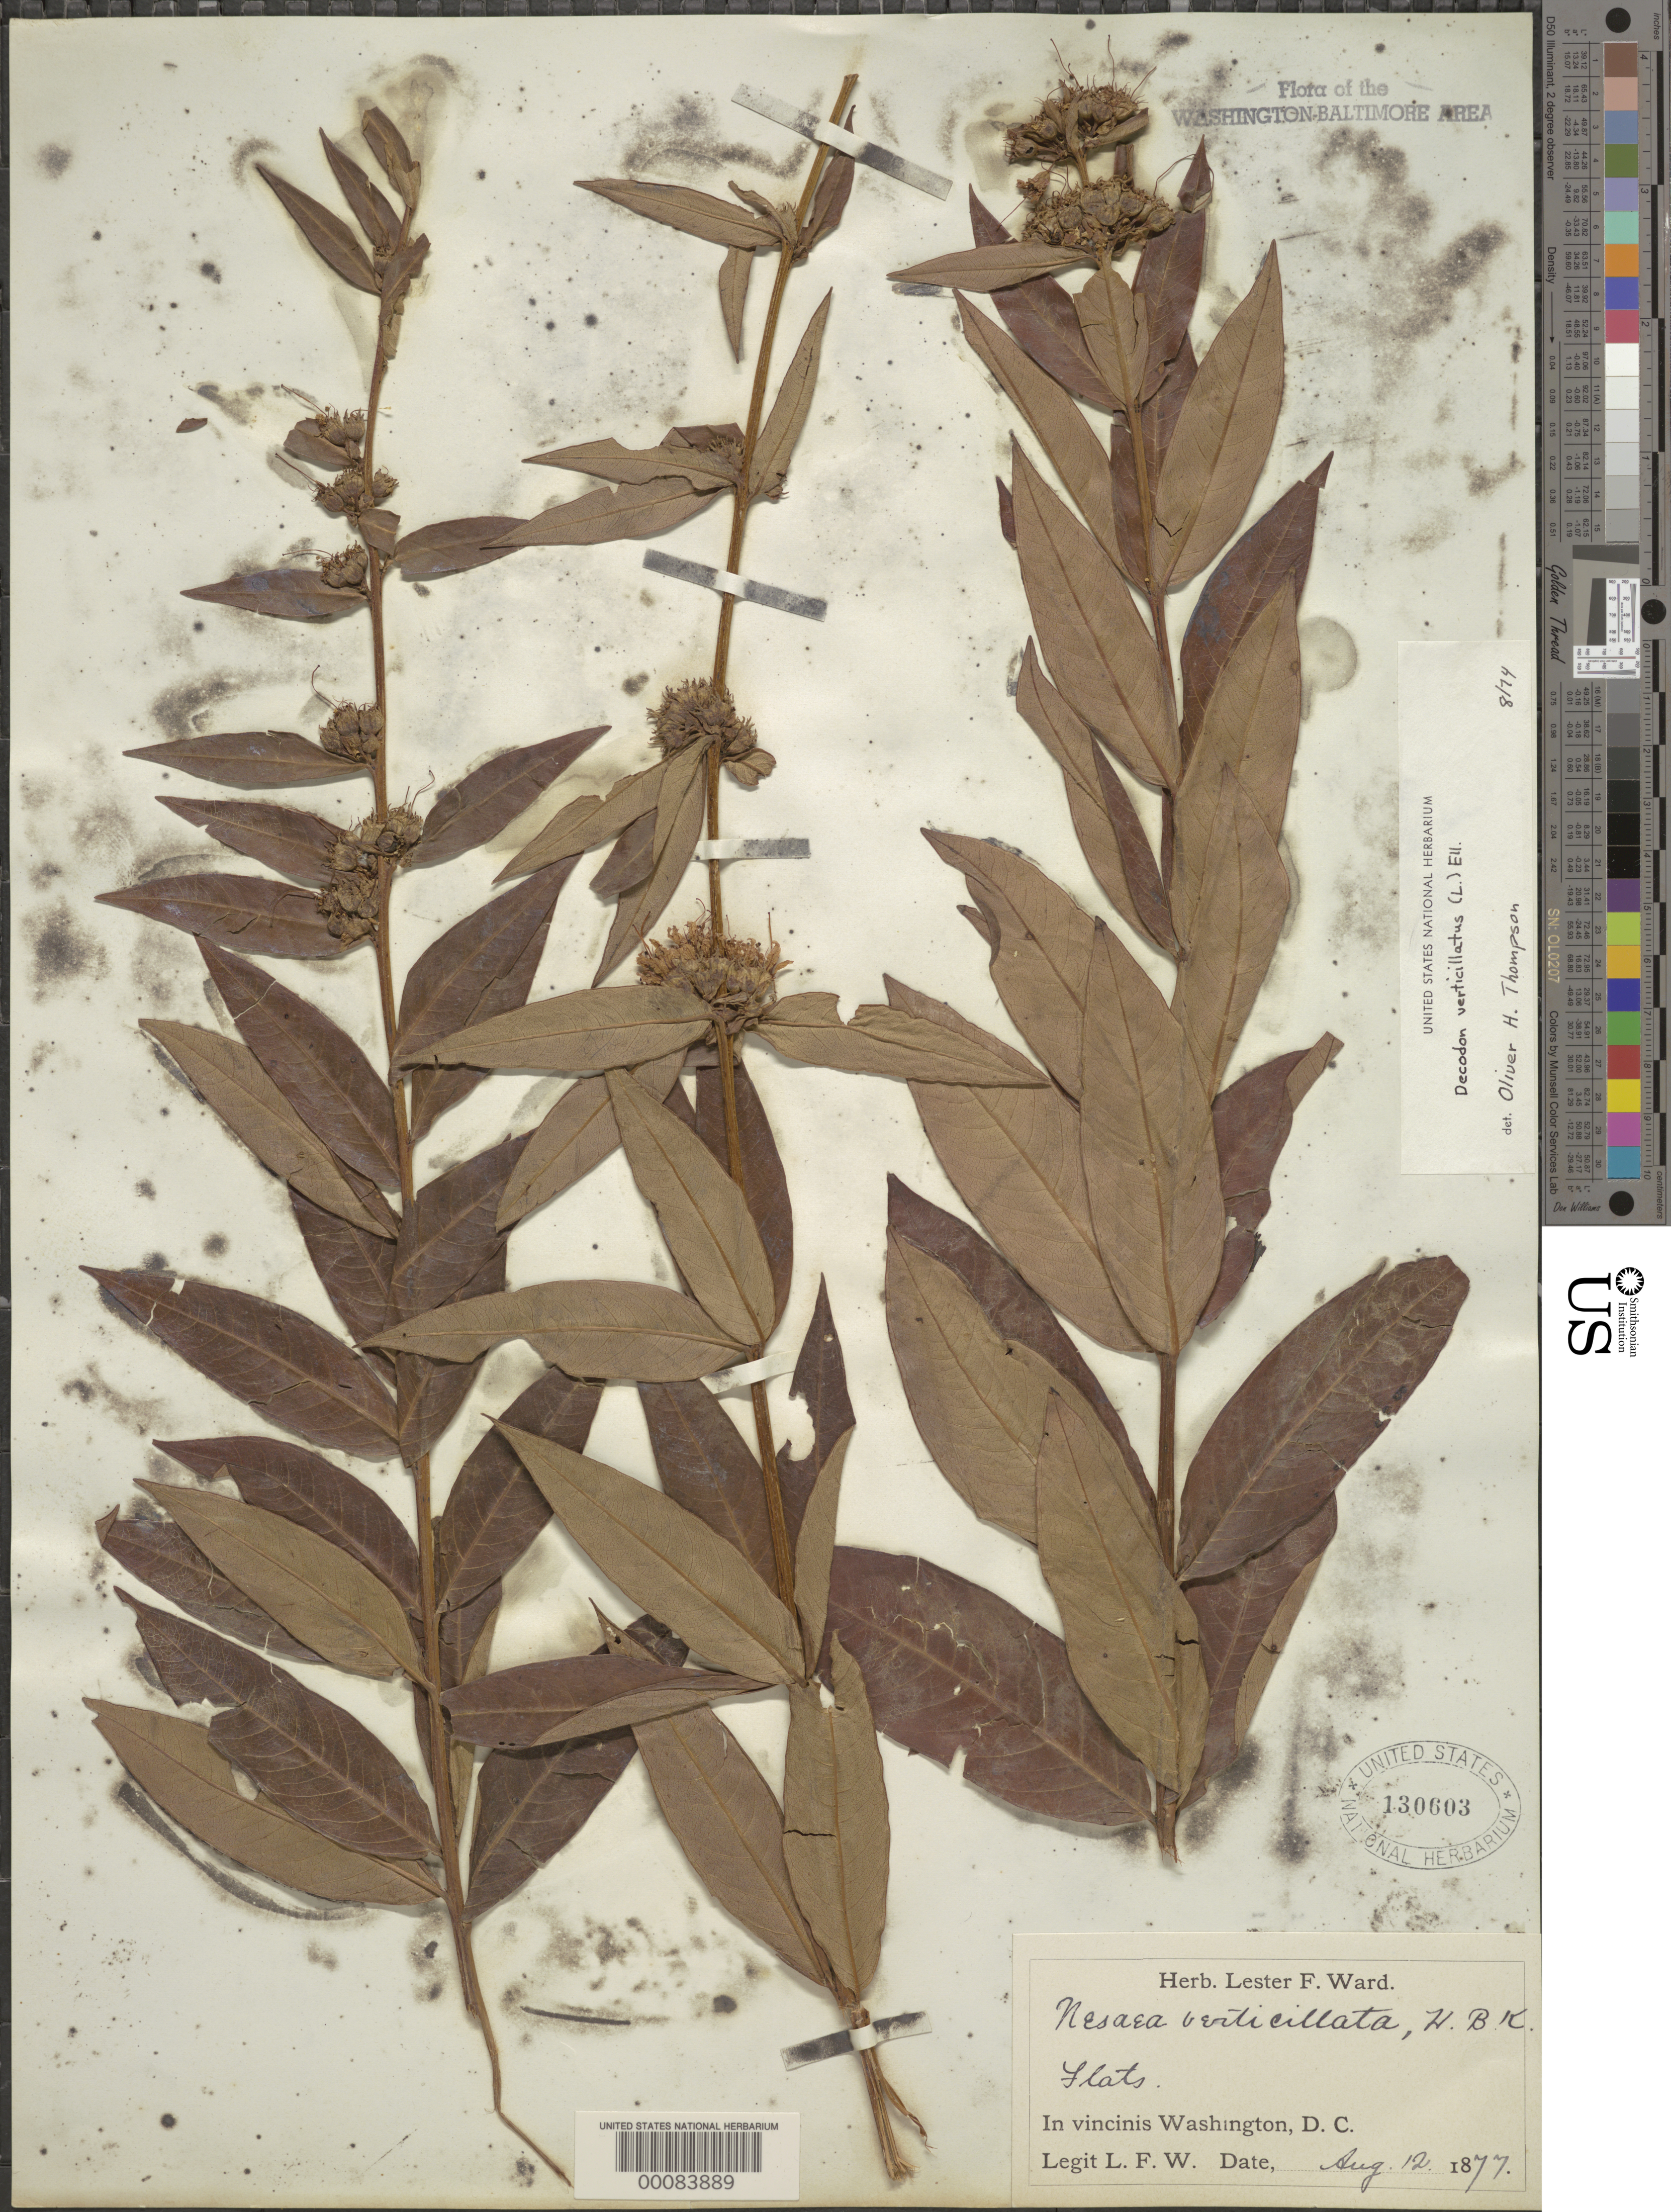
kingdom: Plantae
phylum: Tracheophyta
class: Magnoliopsida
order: Myrtales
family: Lythraceae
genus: Decodon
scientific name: Decodon verticillatus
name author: (L.) Elliott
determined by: Thompson, O. H.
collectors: L. F. Ward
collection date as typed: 12 Aug 1877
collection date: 1877-08-12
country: United States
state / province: District of Columbia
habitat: Flats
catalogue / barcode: US 130603